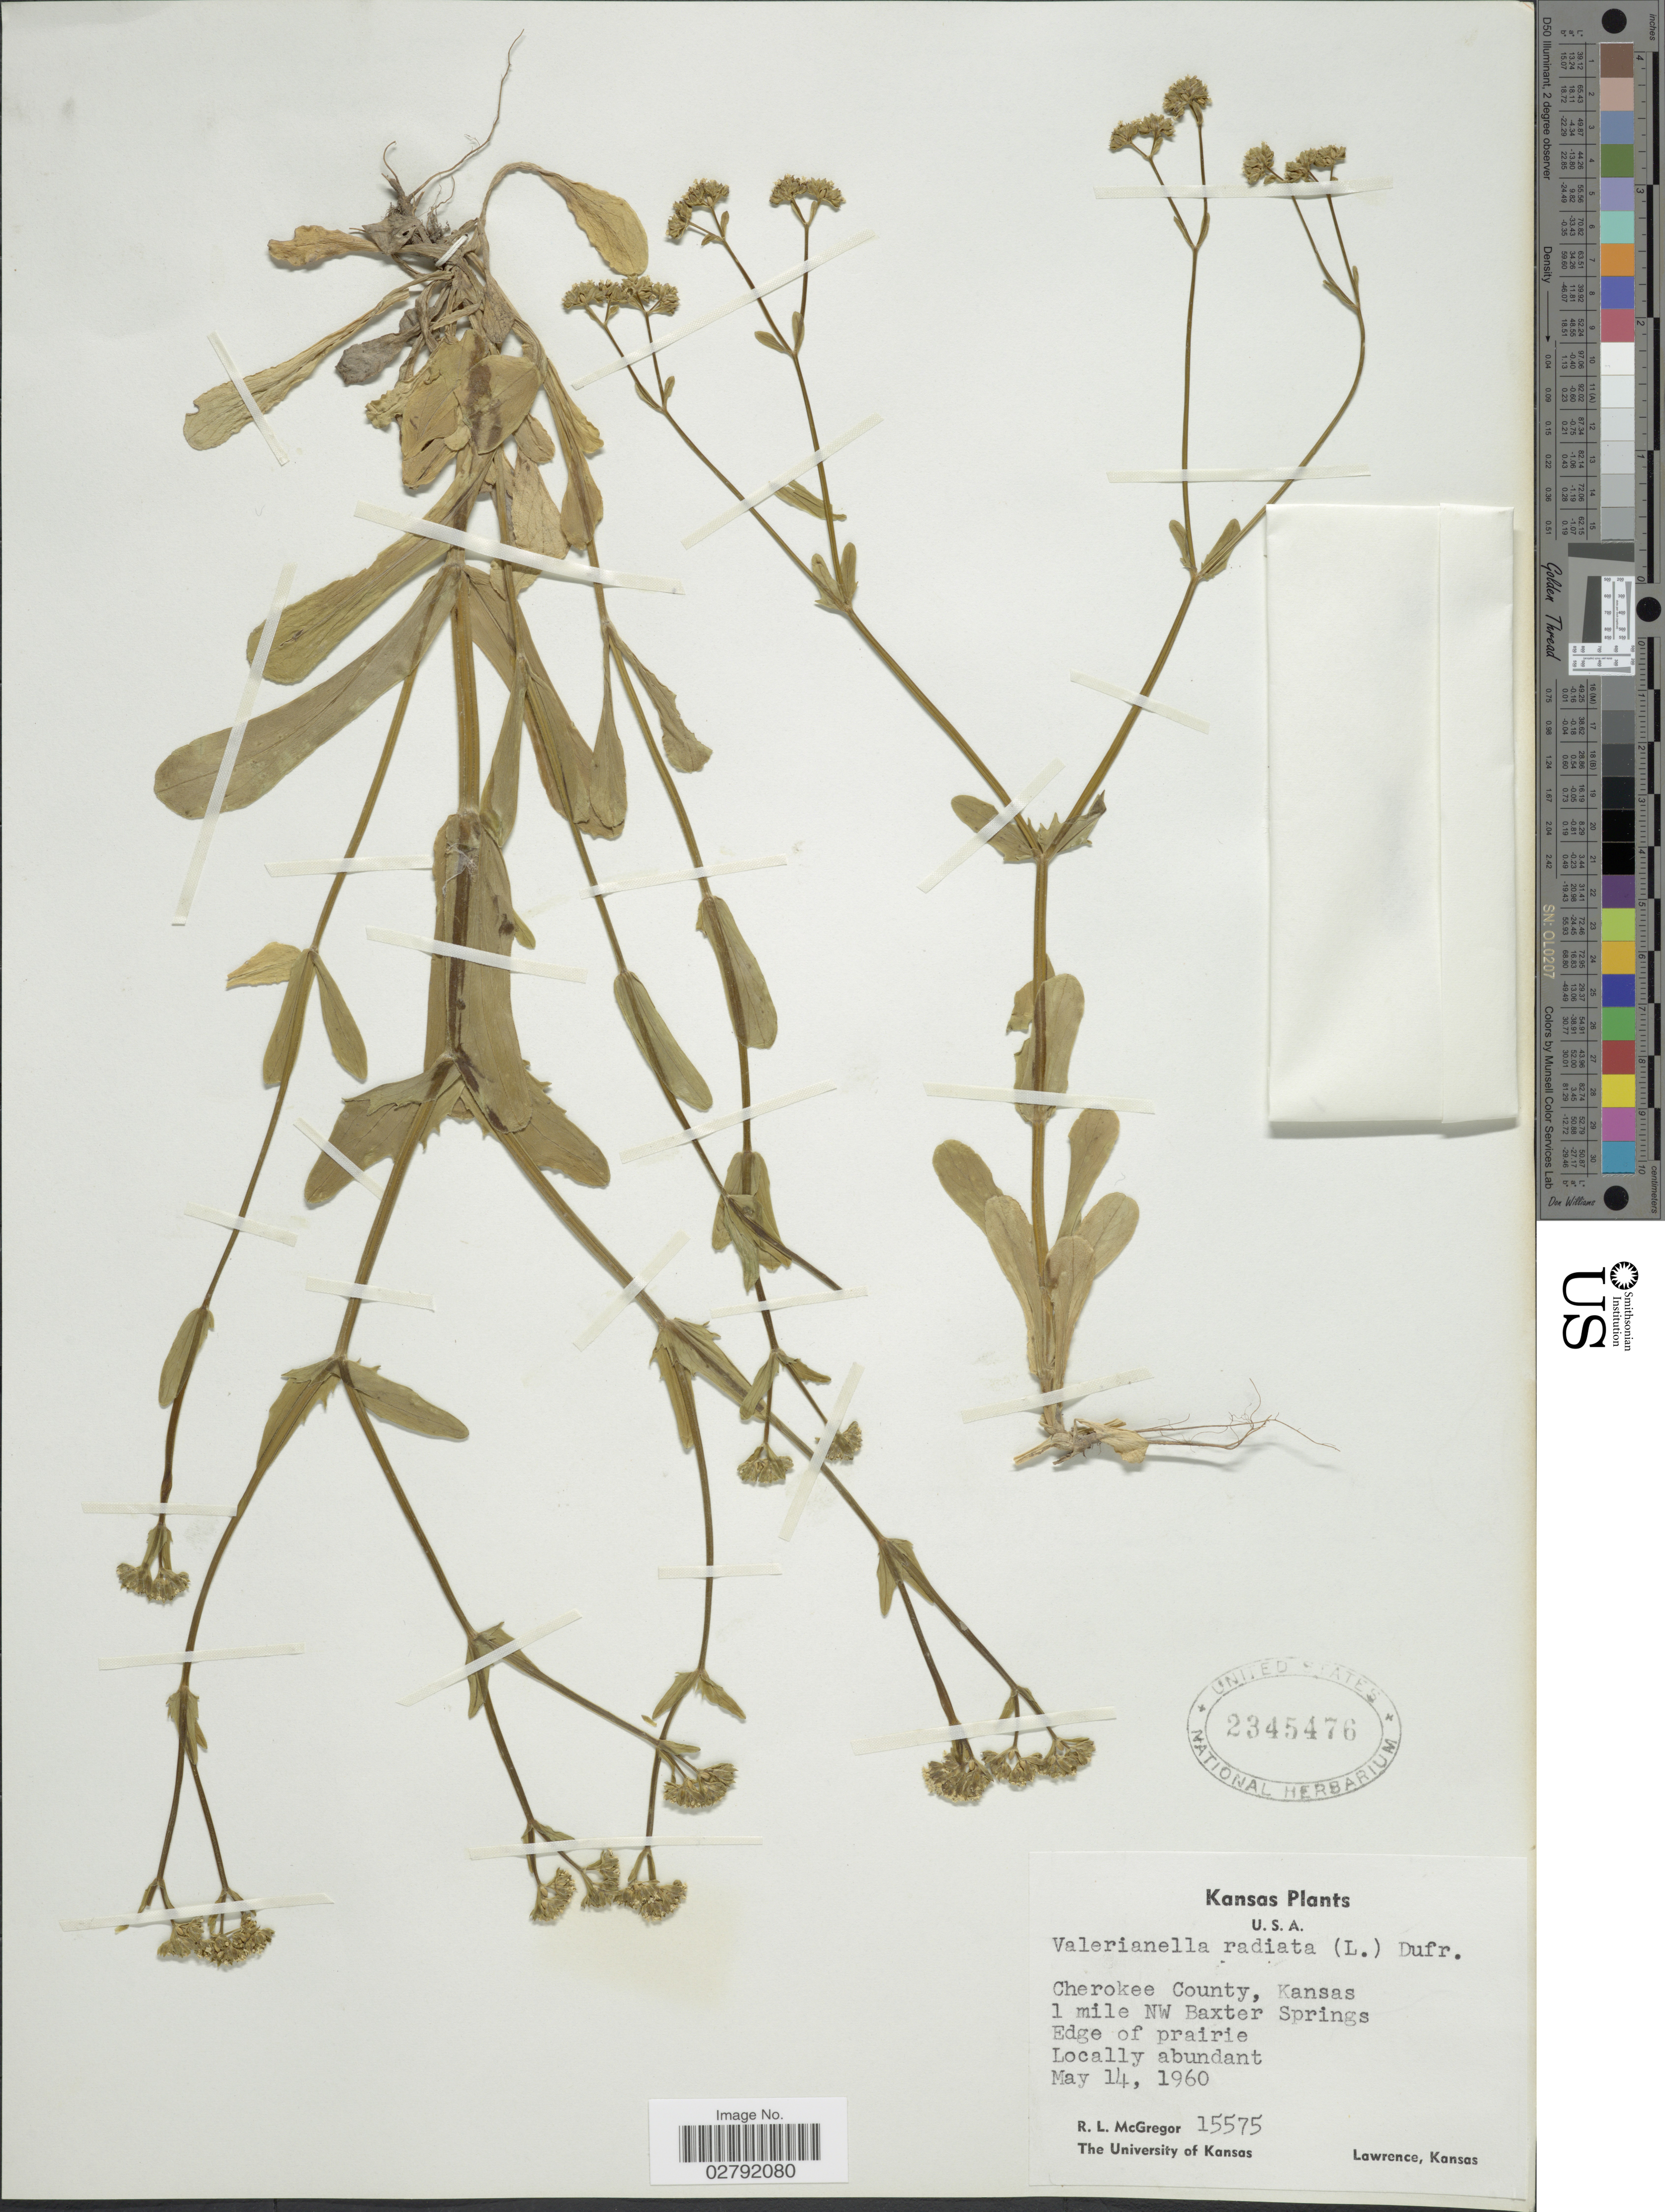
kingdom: Plantae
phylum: Tracheophyta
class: Magnoliopsida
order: Dipsacales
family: Caprifoliaceae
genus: Valerianella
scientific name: Valerianella radiata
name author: (L.) Dufr.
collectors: R. McGregor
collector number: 15575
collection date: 1960-05-14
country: United States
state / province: Kansas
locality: Cherokee County, 1 mile NW Baxter Springs.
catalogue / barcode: US 2345476